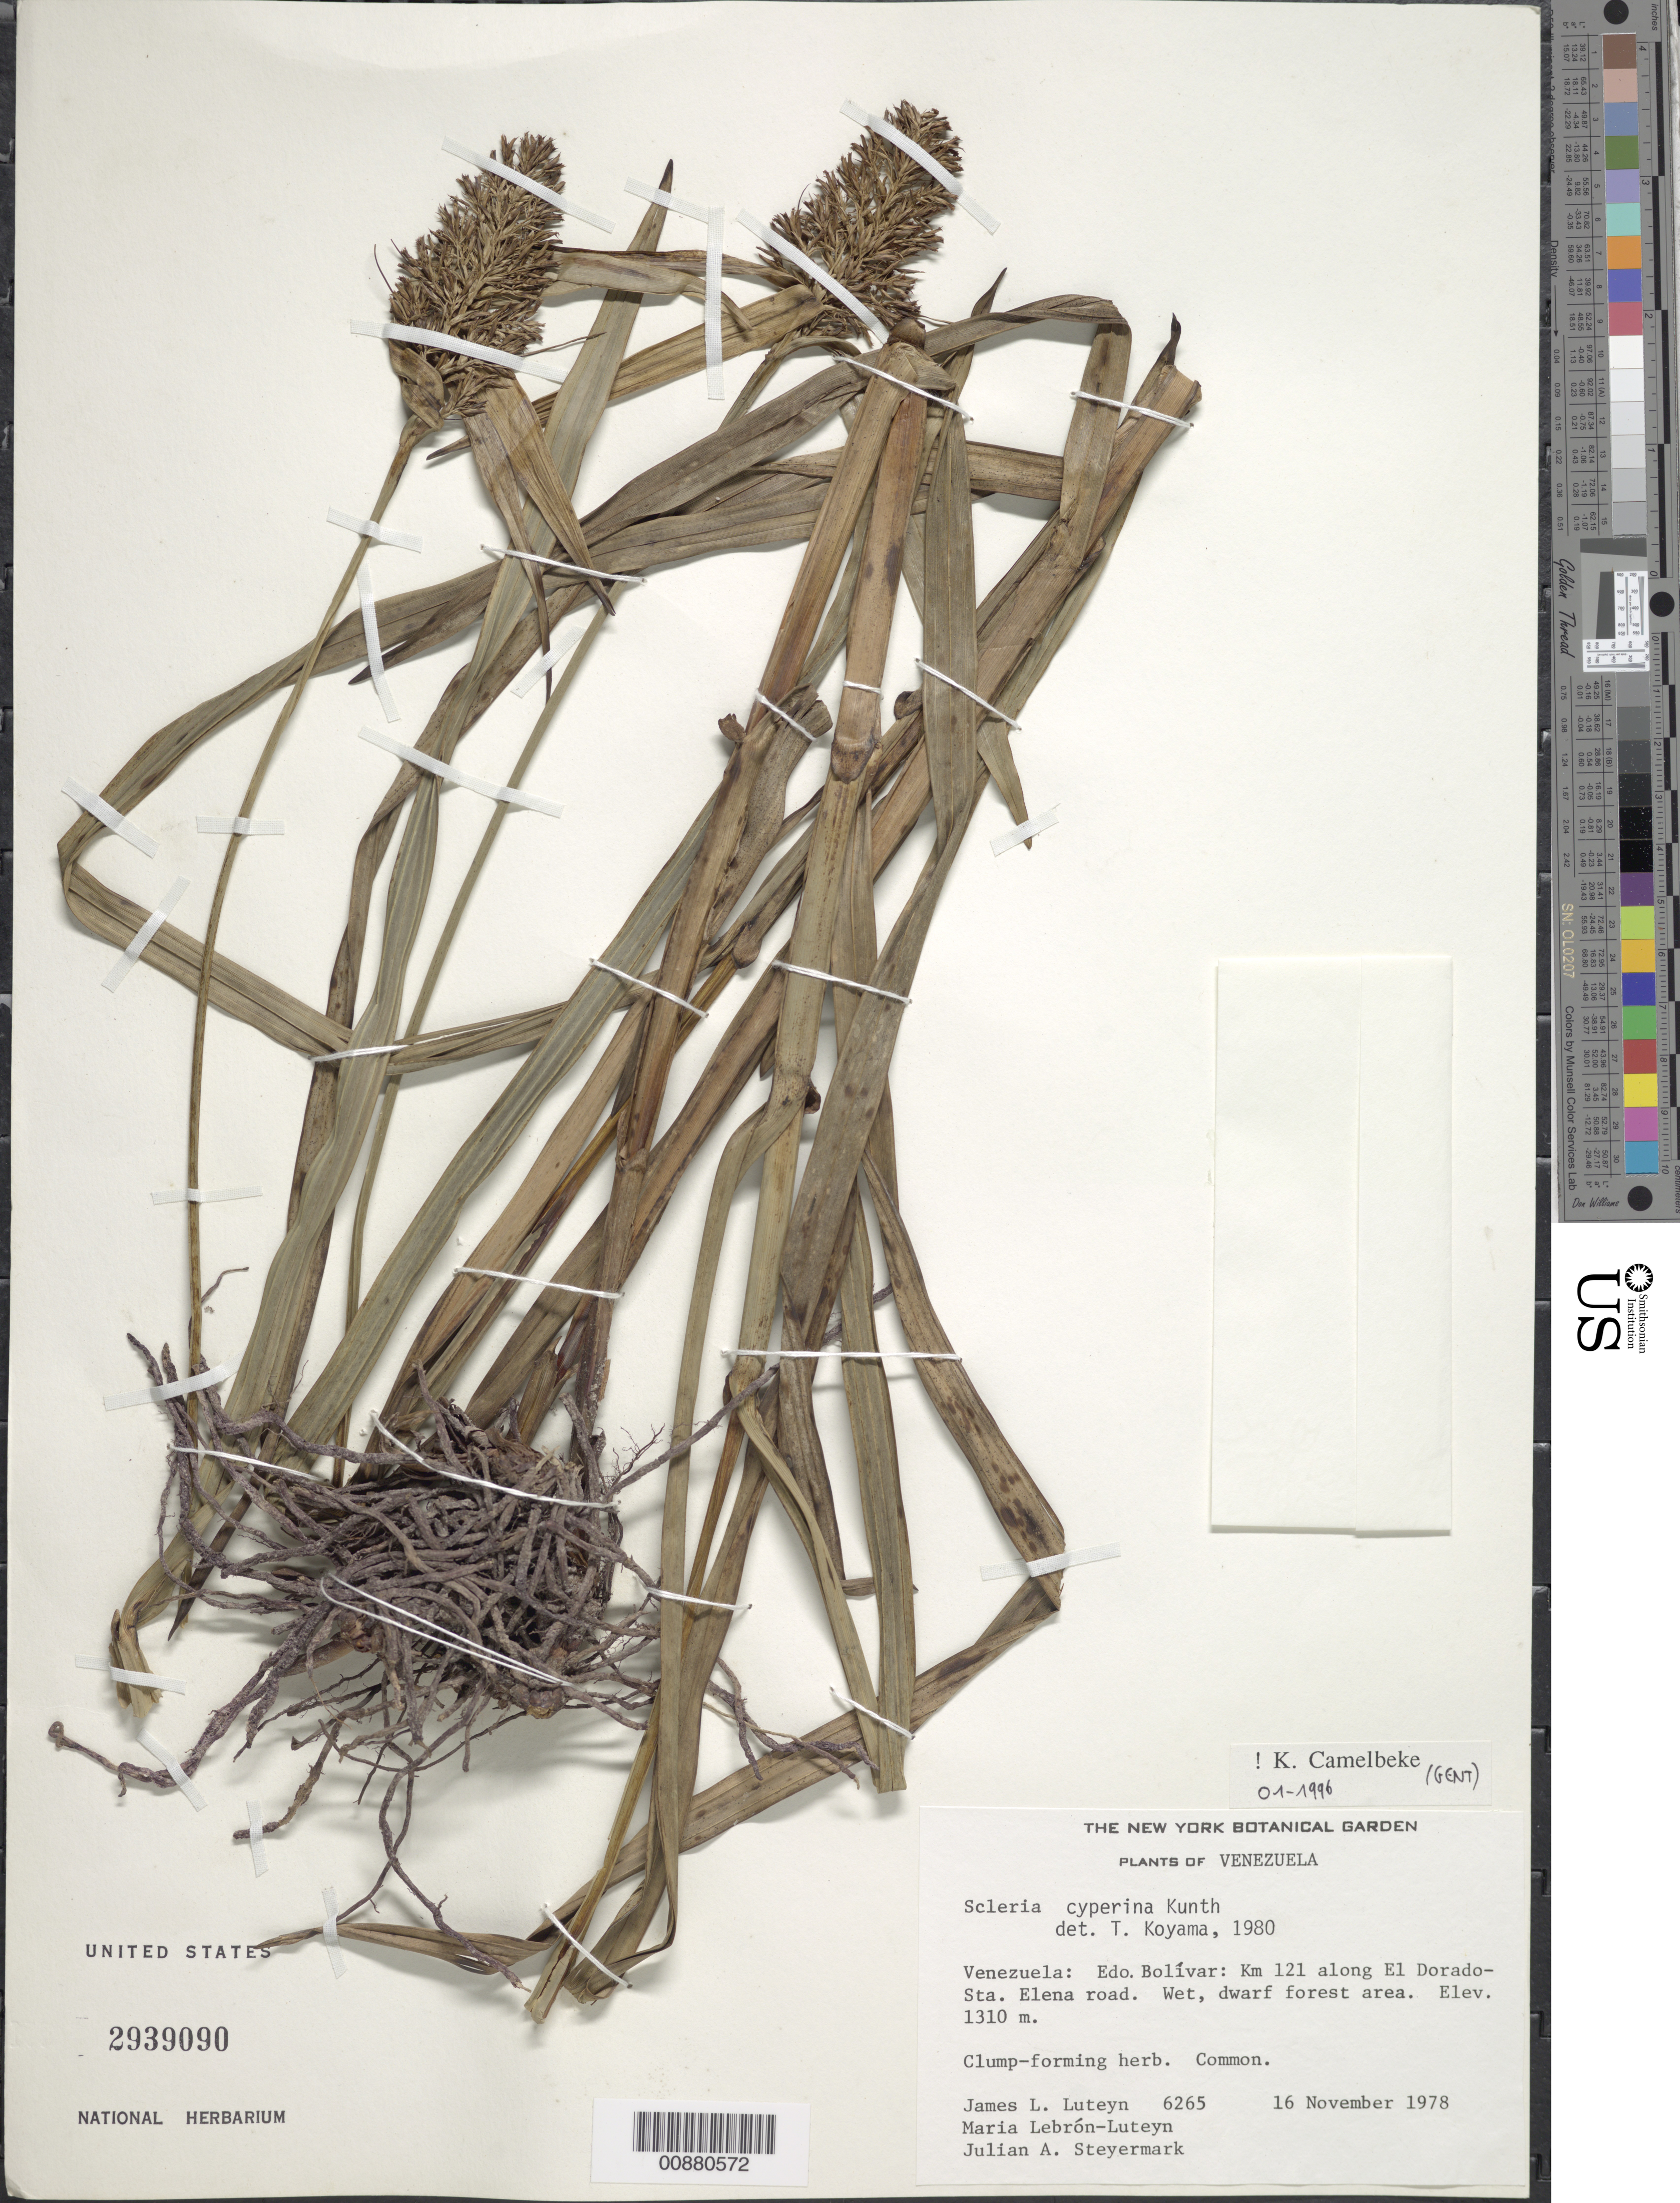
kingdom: Plantae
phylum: Tracheophyta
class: Liliopsida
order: Poales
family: Cyperaceae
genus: Scleria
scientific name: Scleria cyperina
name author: Willd. ex Kunth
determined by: Camelbeke, K.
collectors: J. L. Luteyn, M. L. Lebrón-Luteyn & J. Steyermark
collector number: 6265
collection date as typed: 16-Nov-78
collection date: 1978-11-16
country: Venezuela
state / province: Bolívar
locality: El Dorado to Sta. Elena road, km 121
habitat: Wet, dwarf forest area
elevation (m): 1310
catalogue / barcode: US 2939090